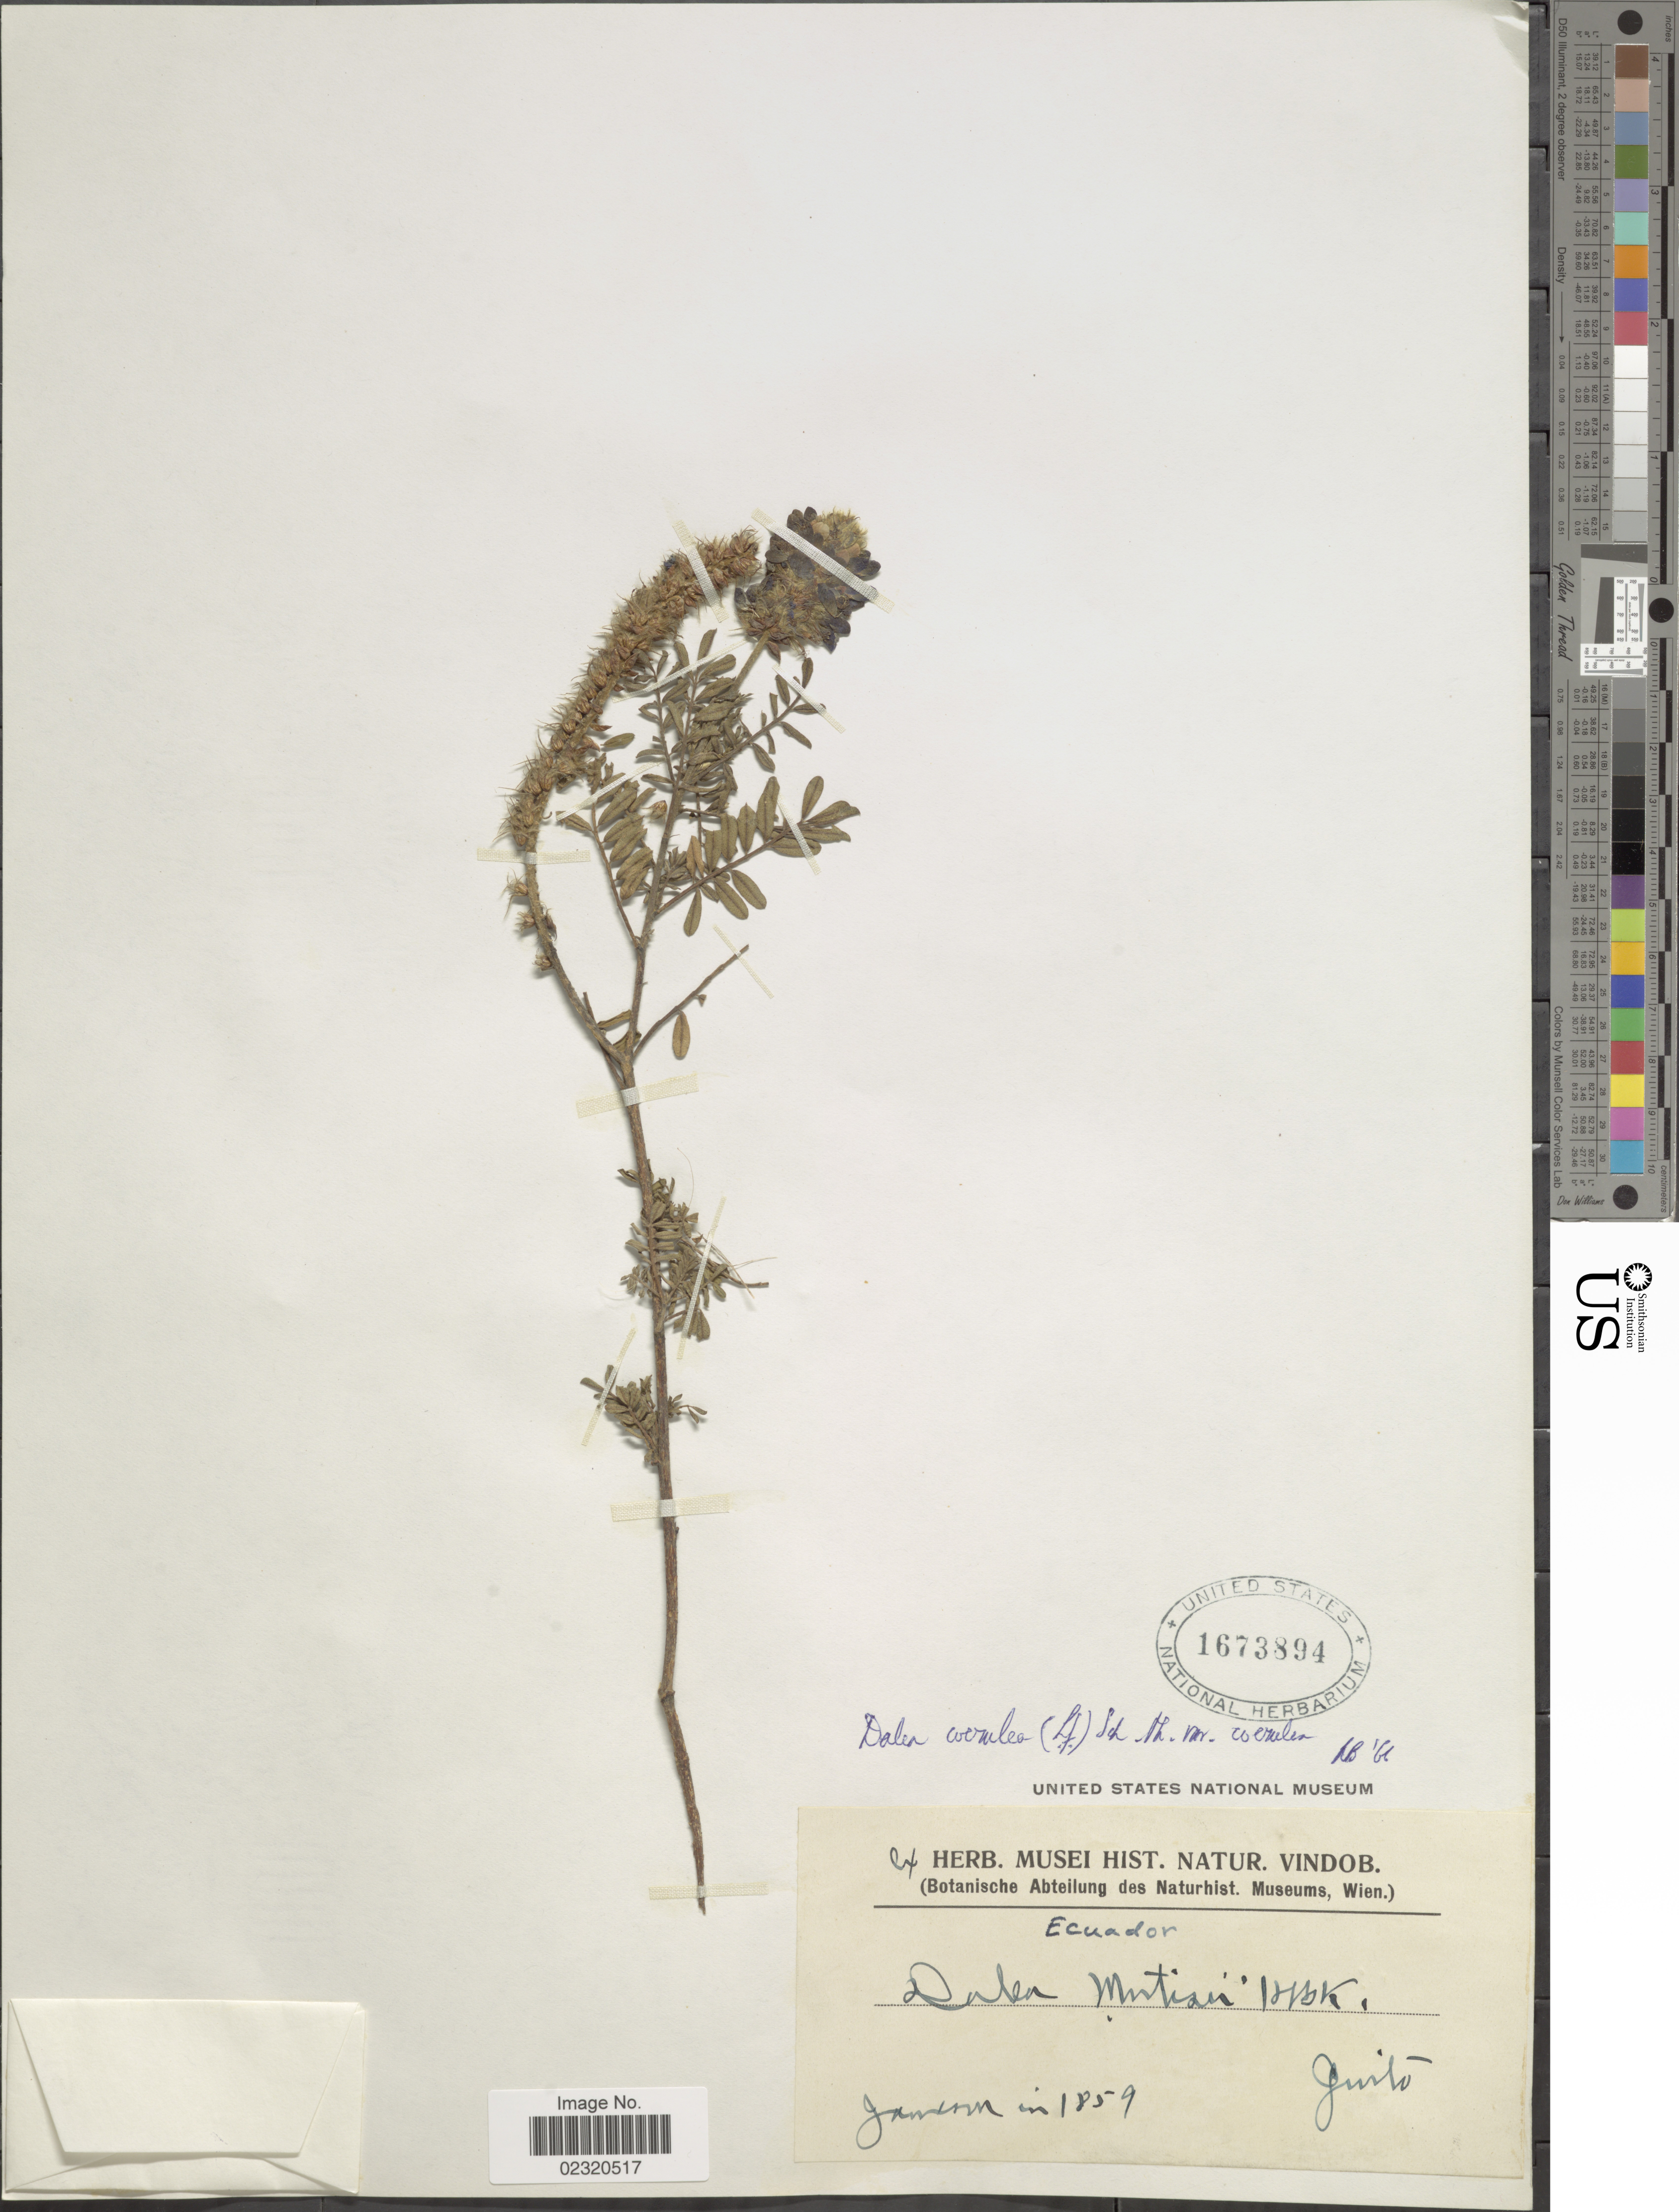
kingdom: Plantae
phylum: Tracheophyta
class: Magnoliopsida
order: Fabales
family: Fabaceae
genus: Dalea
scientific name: Dalea coerulea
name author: (L. f.) Schinz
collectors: -- Jameson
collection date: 1859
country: Ecuador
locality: Quito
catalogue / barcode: US 1673894